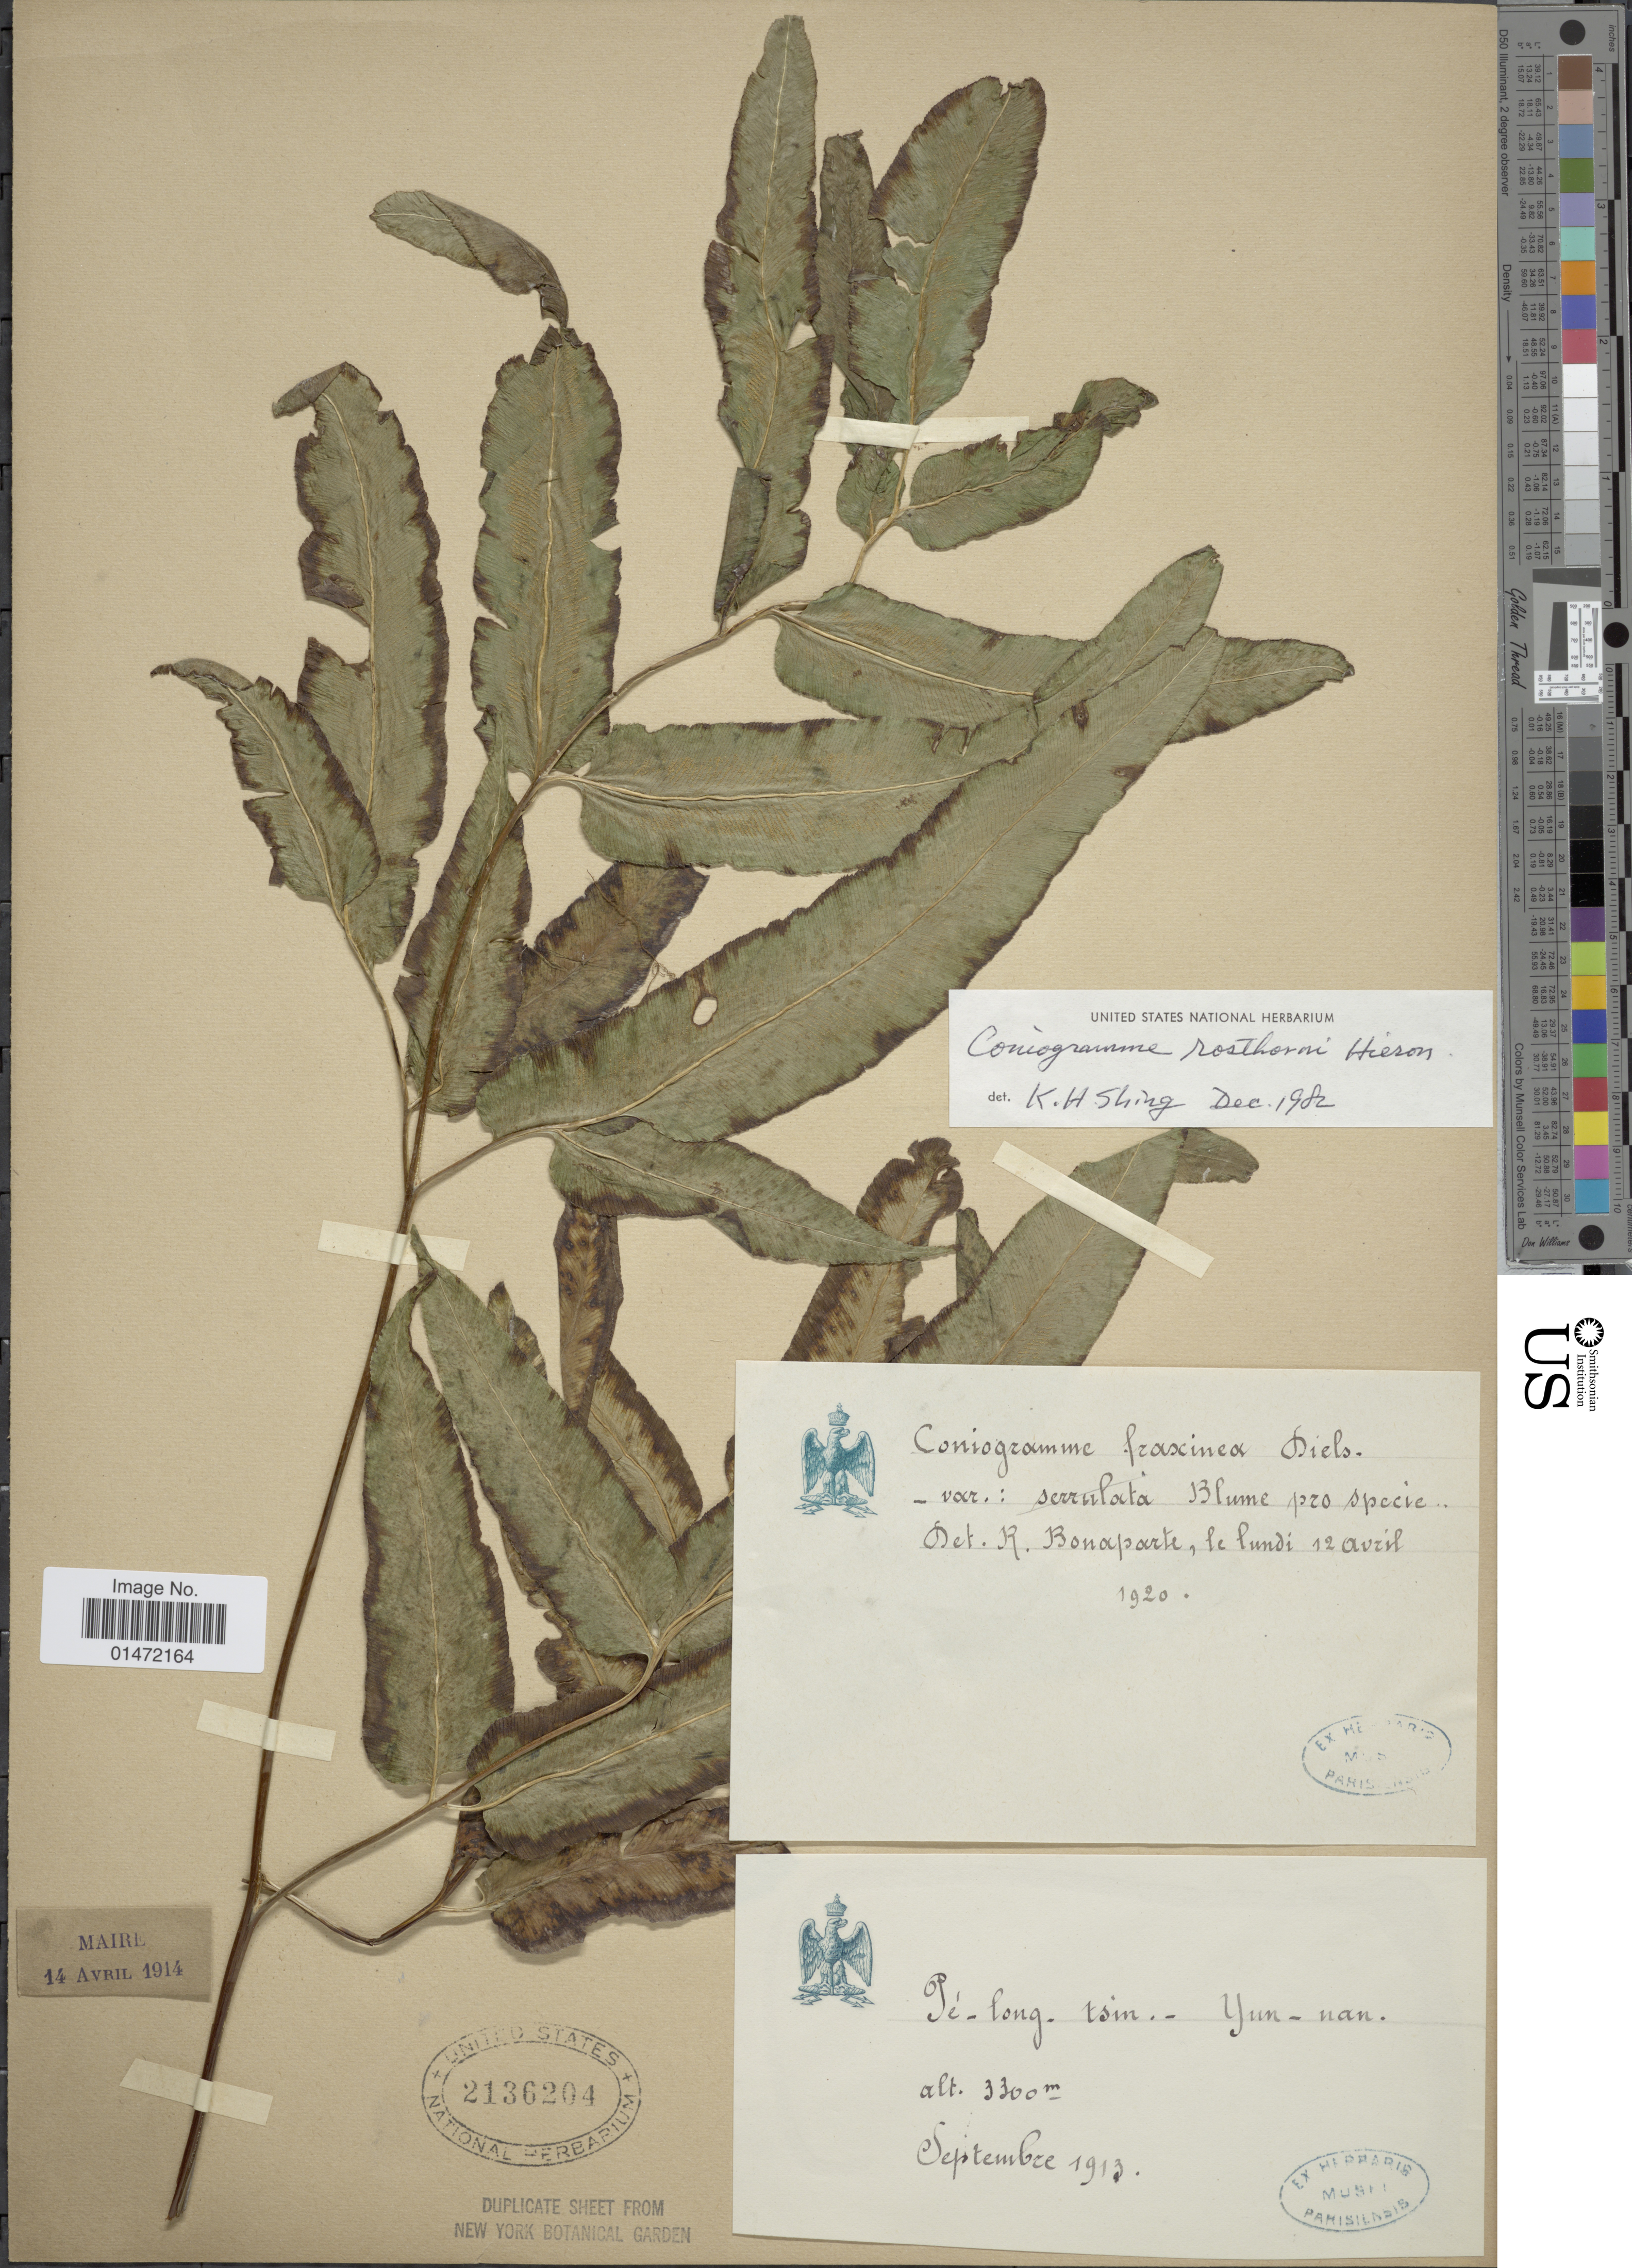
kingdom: Plantae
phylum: Tracheophyta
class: Polypodiopsida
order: Polypodiales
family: Pteridaceae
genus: Coniogramme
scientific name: Coniogramme rosthornii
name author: Hieron.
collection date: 1913-09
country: China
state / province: Yunnan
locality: Pé-long-tsin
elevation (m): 3300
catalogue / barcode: US 2136204